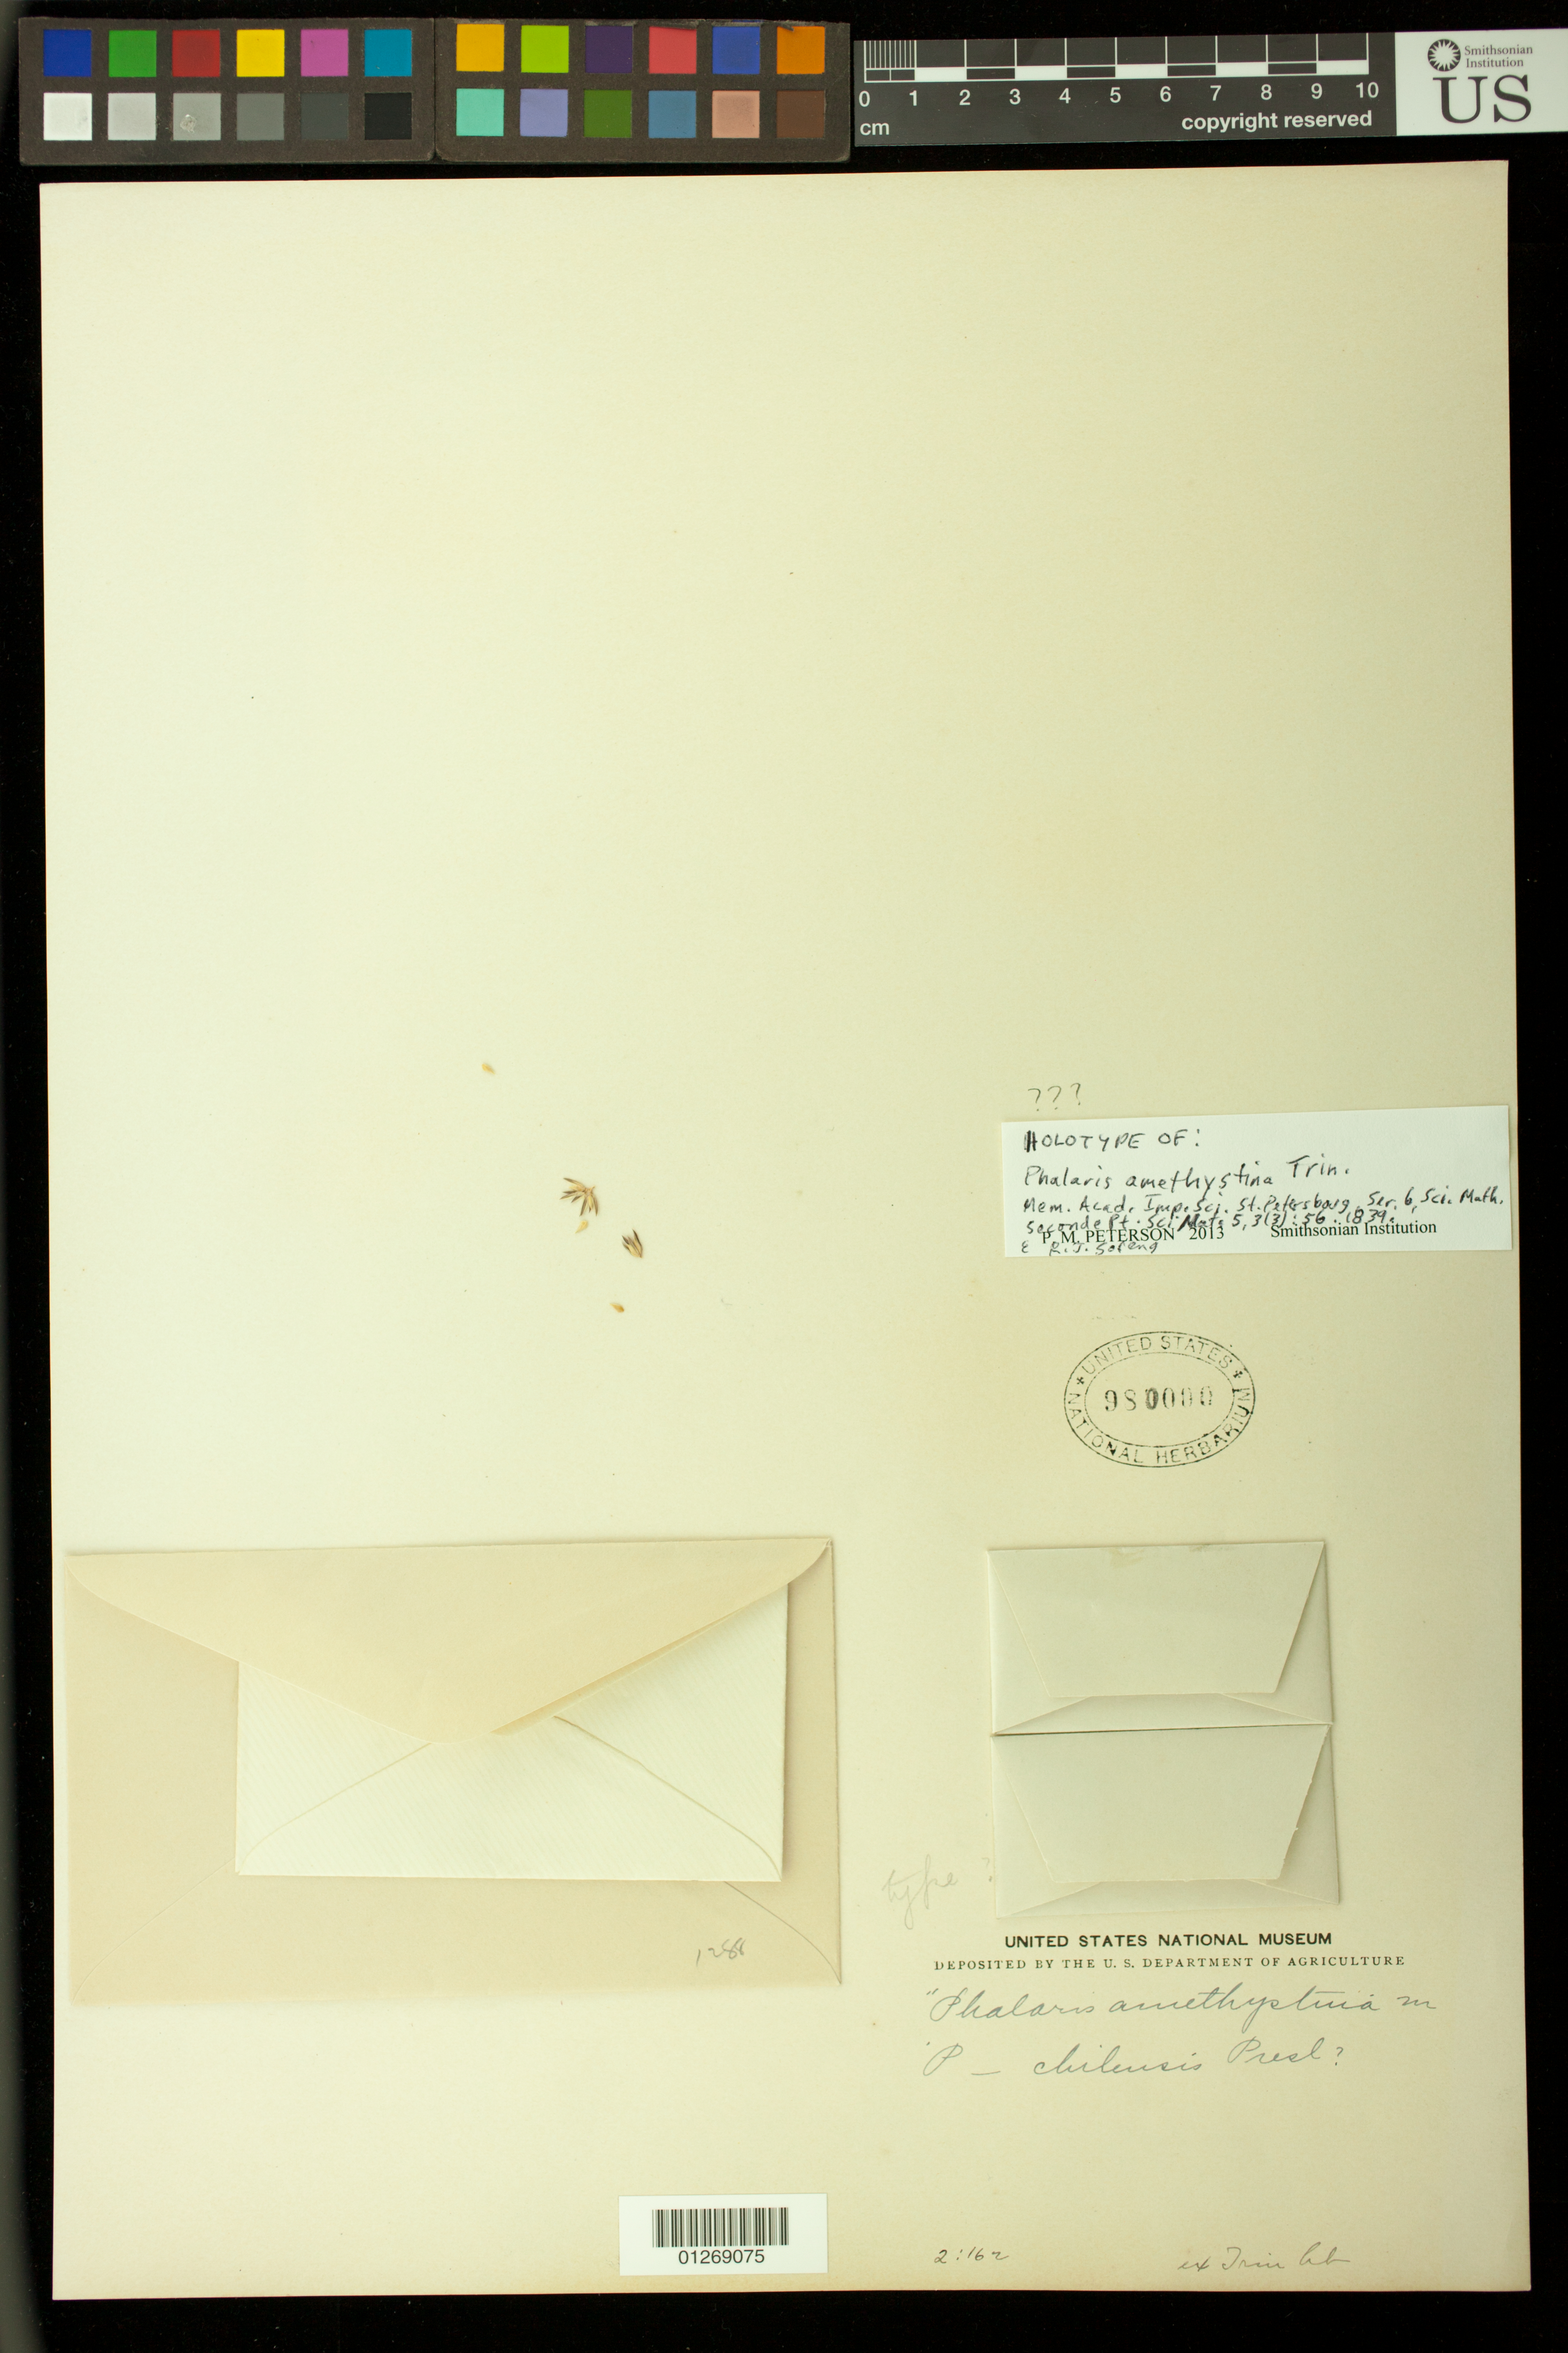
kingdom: Plantae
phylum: Tracheophyta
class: Liliopsida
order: Poales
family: Poaceae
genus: Phalaris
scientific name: Phalaris amethystina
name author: Trin.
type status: Possible Type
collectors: ex herb. Trinius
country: Chile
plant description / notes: Fragmentary material of type specimen(s) ex herb. Trinius, with minimal data (annotated as "holotype" by P.M. Peterson & R.J. Soreng, 2013)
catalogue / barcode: US 980000